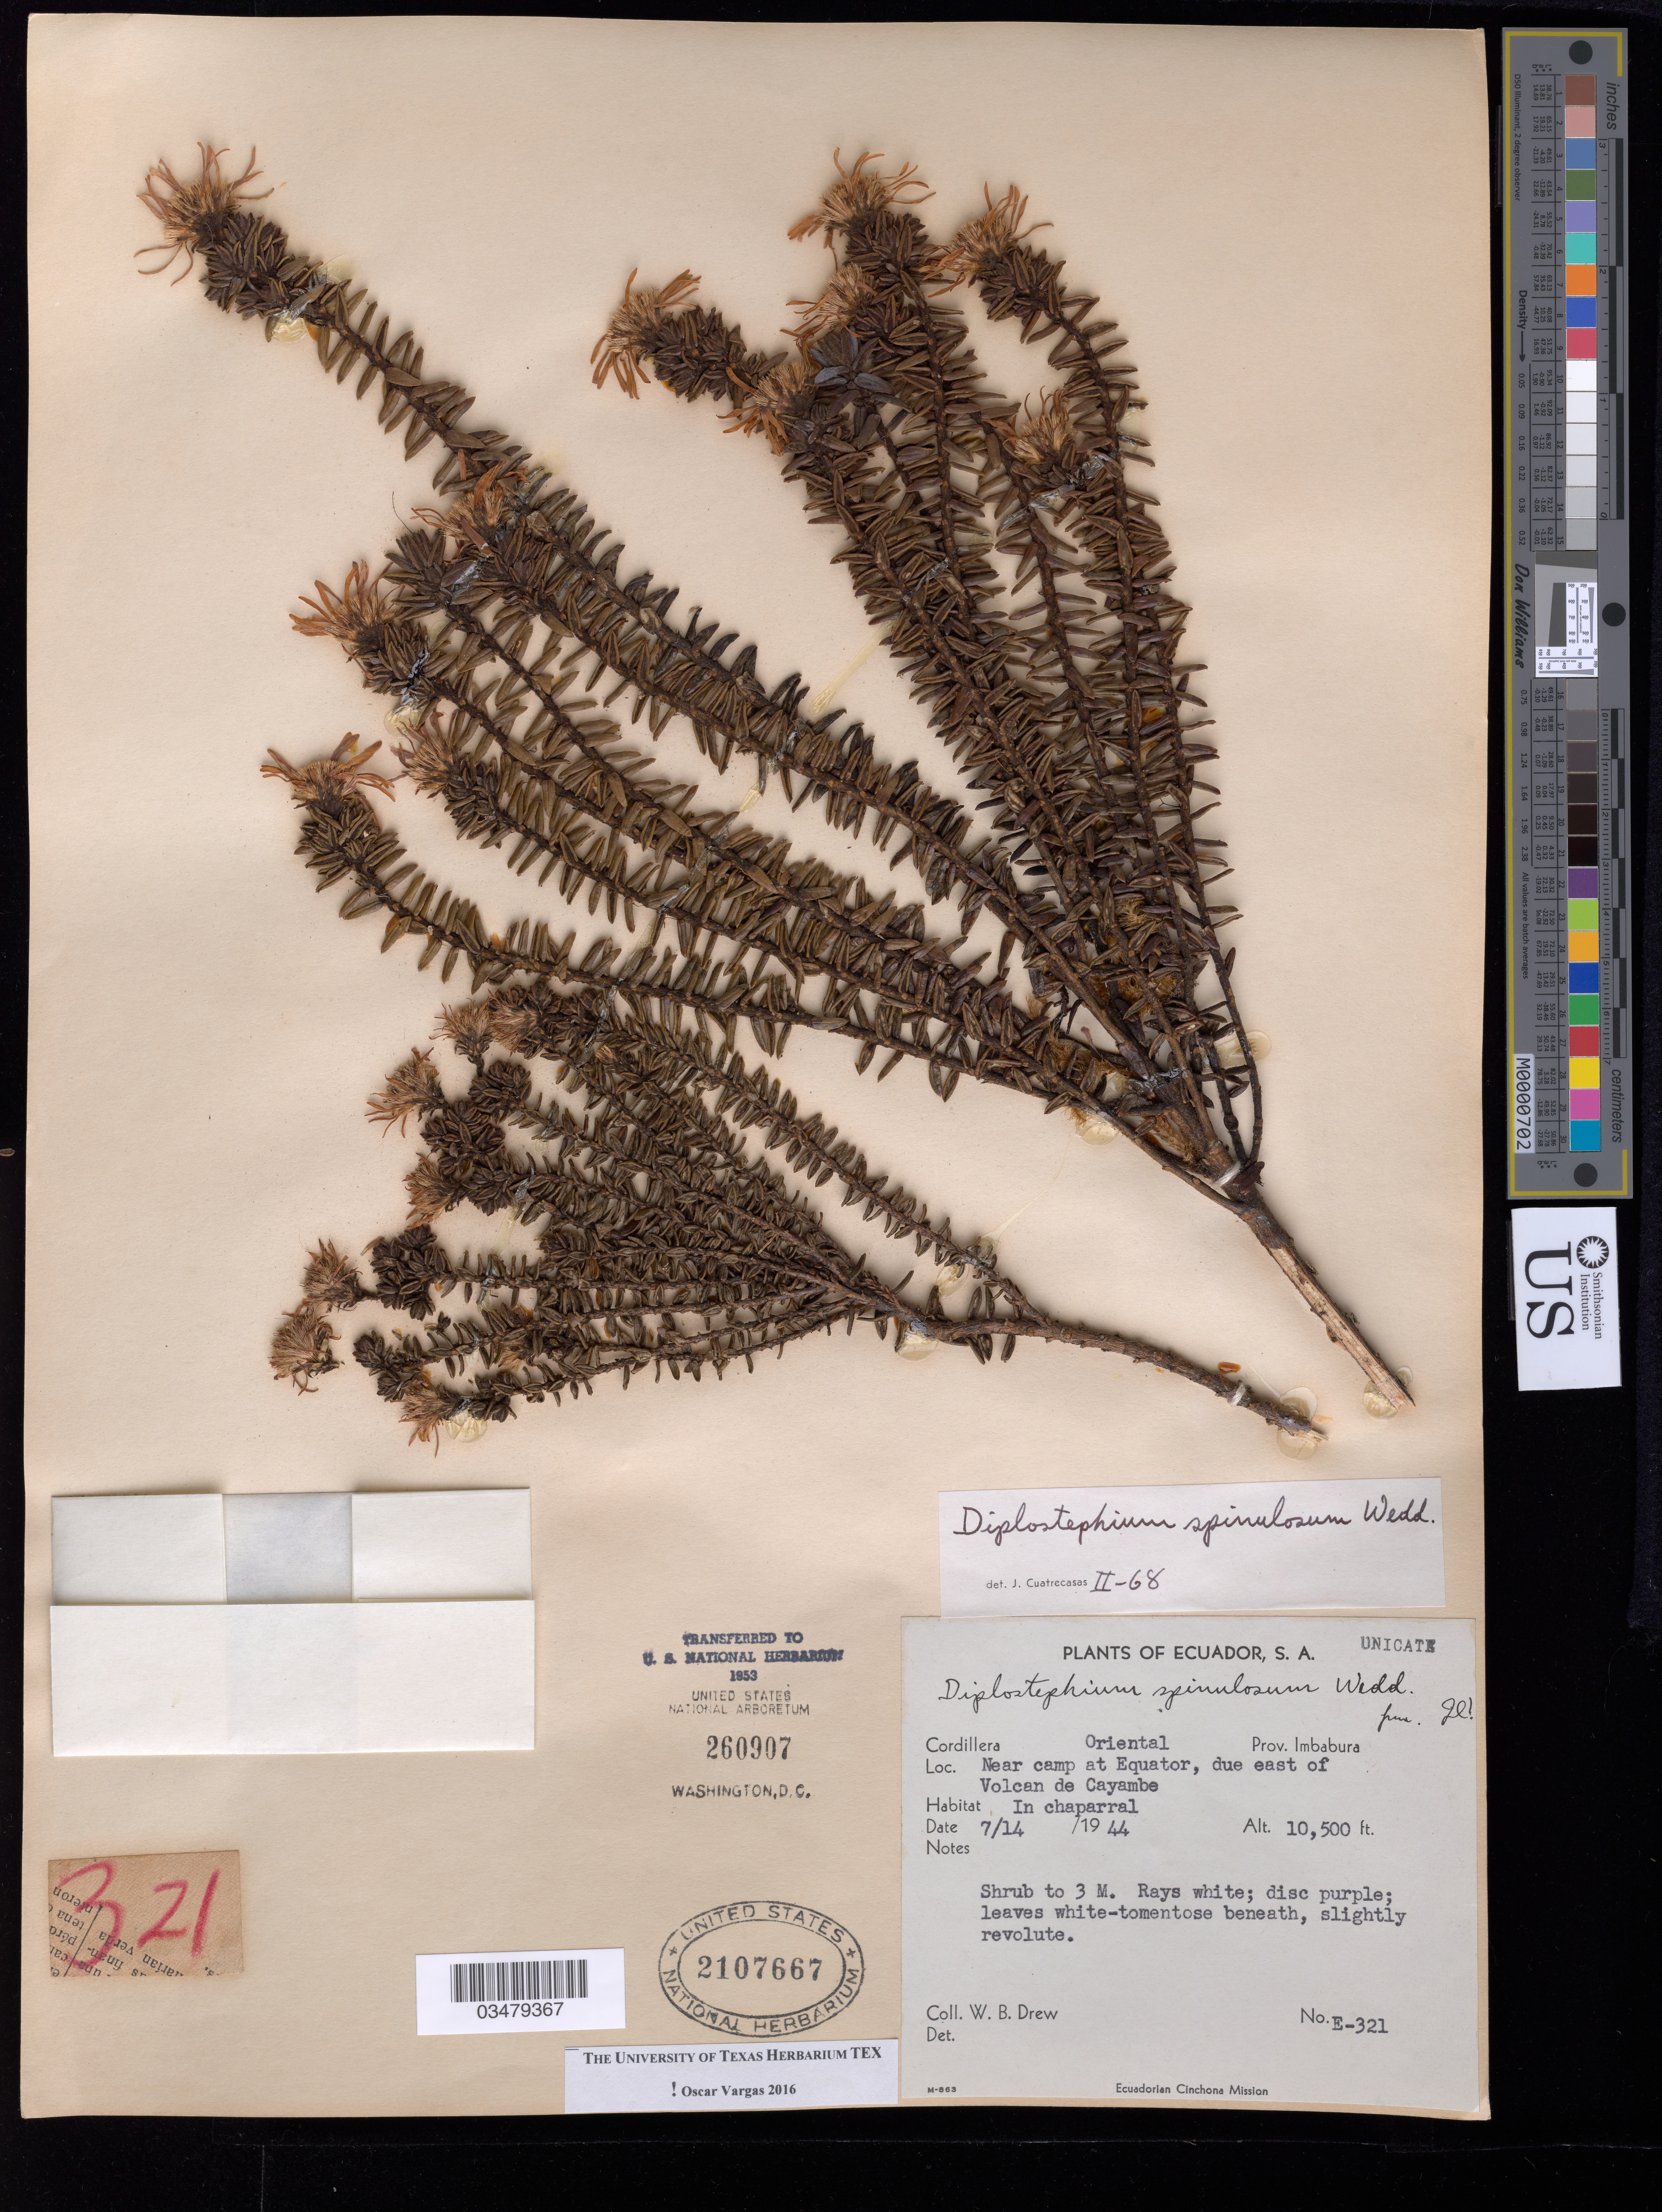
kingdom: Plantae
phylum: Tracheophyta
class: Magnoliopsida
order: Asterales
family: Asteraceae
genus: Diplostephium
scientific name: Diplostephium spinulosum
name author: Wedd.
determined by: Vargas, Oscar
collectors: W. B. Drew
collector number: E- 321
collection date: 1944-07-14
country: Ecuador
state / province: Imbabura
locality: Cordillera Oriental. Near Camp Ecuador Equator, due east of Volcan de Cayambe.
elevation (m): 3200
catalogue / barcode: US 2107667